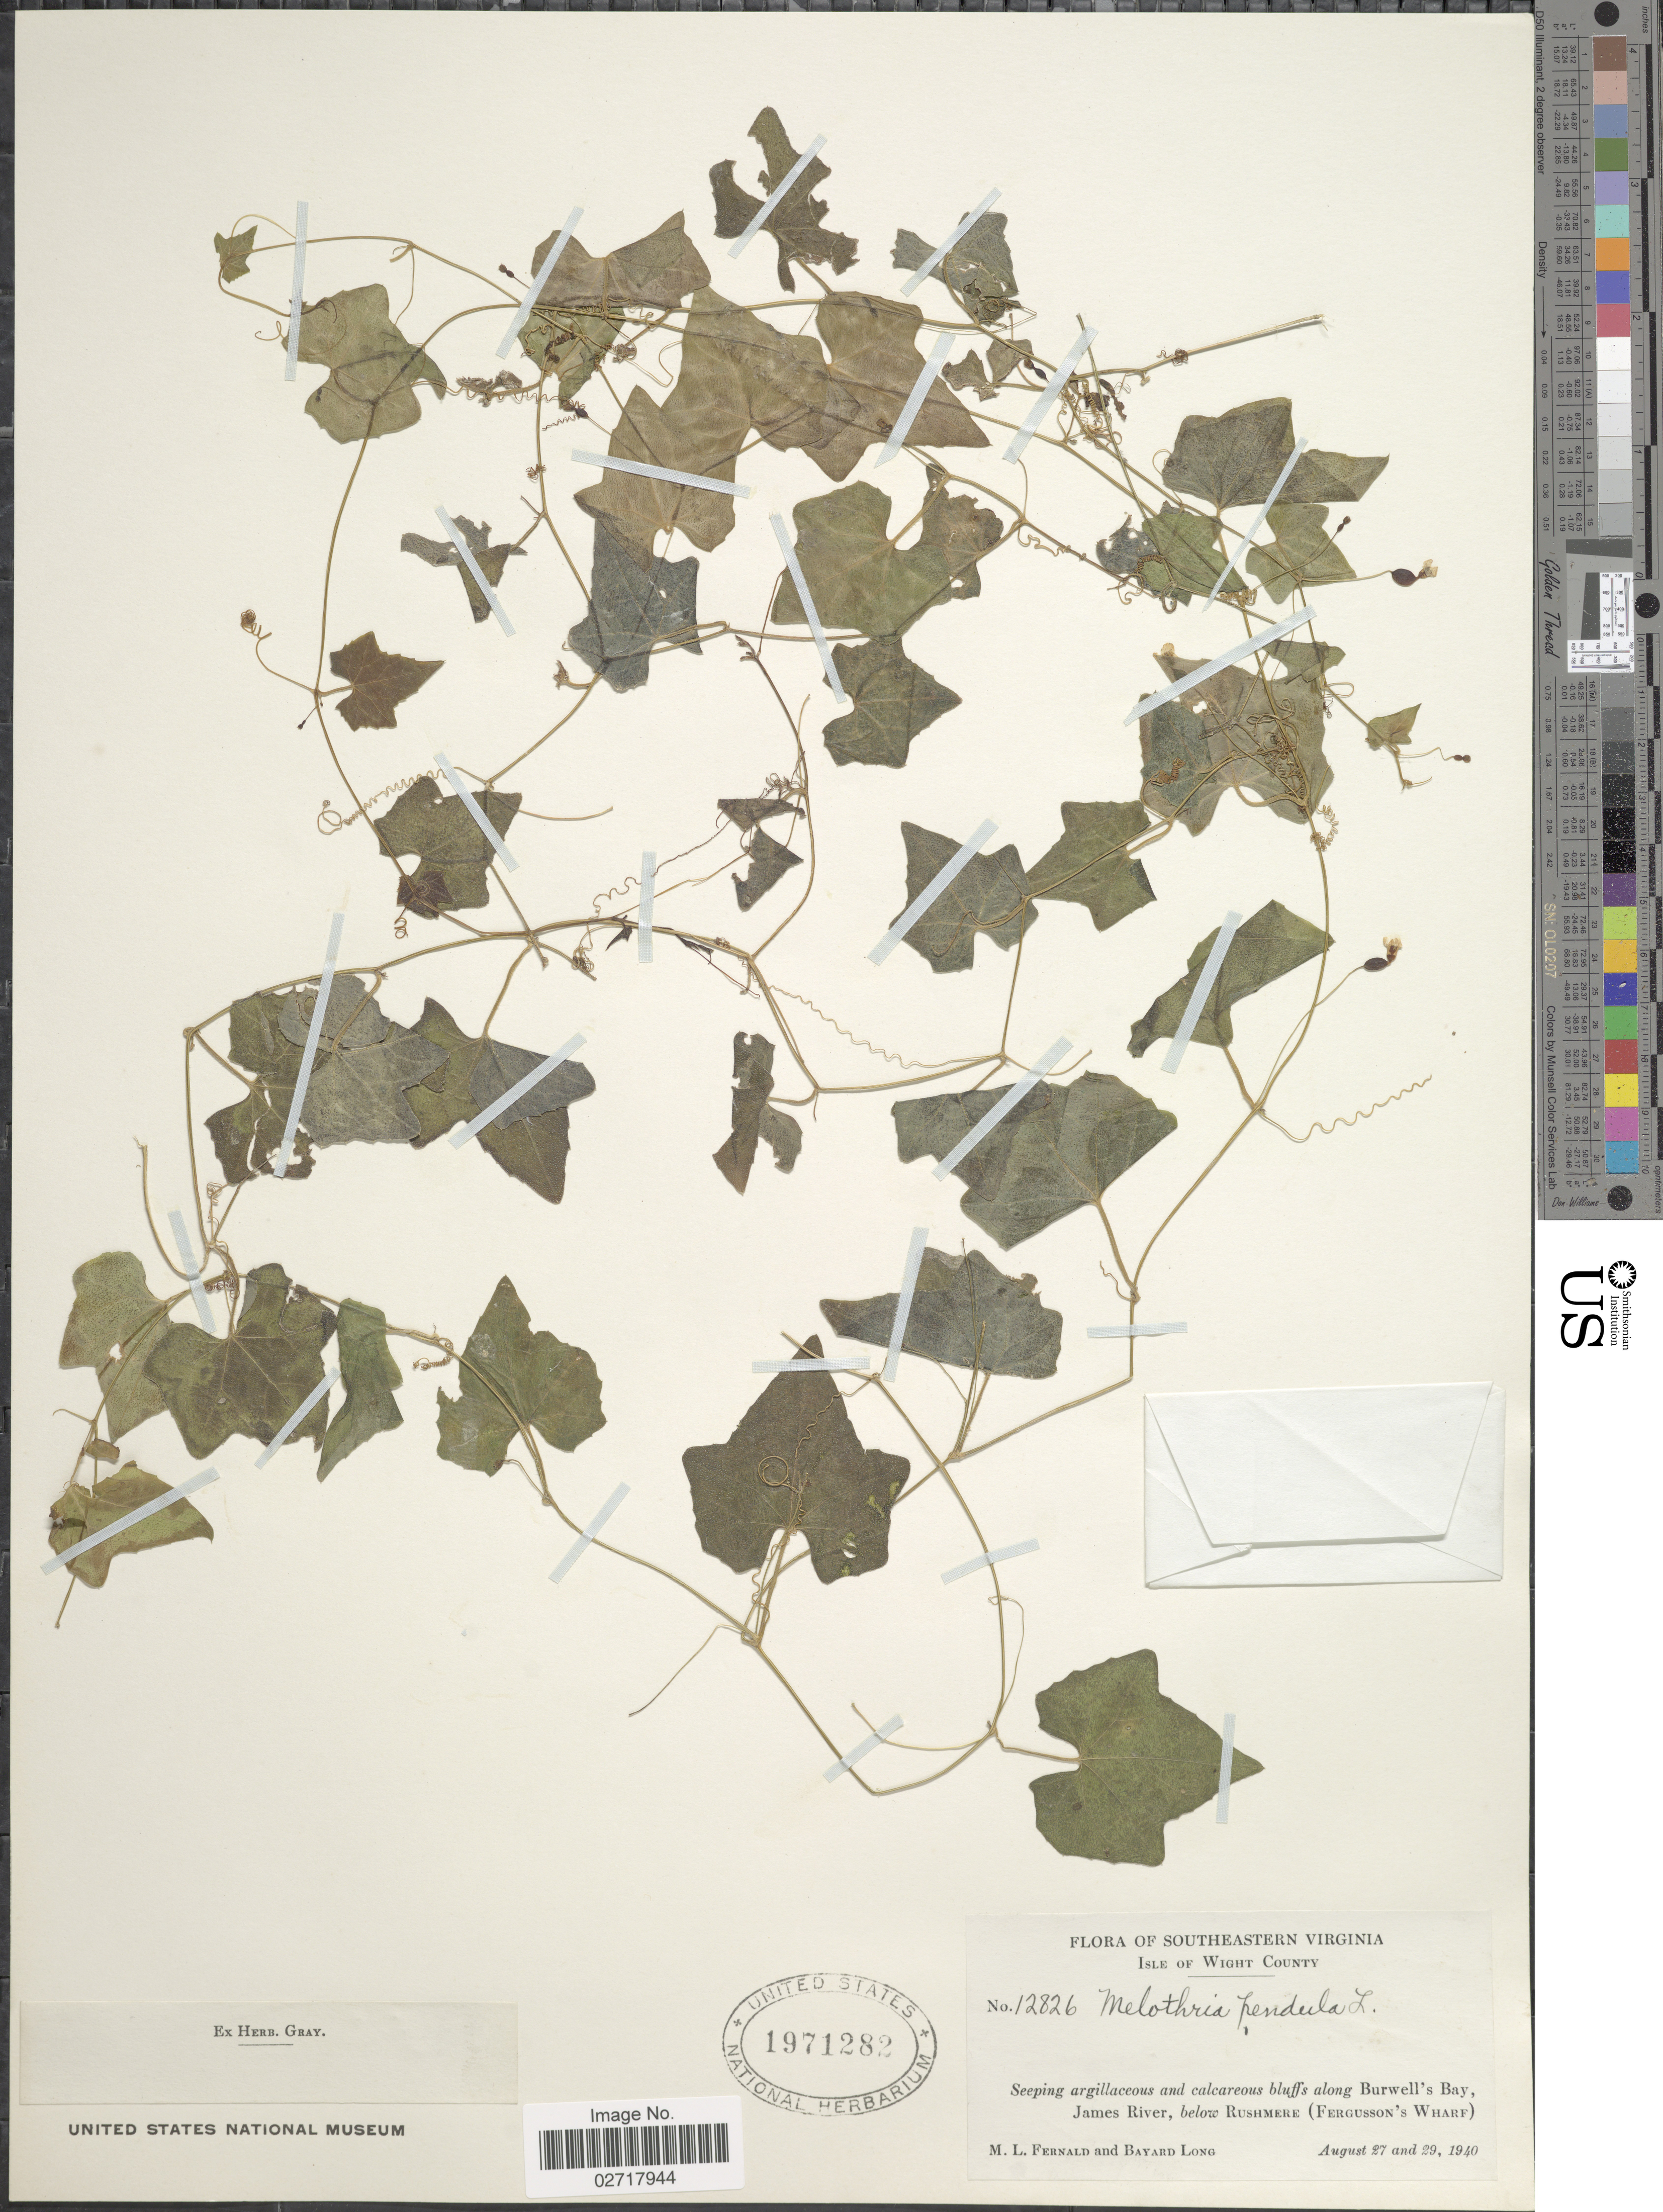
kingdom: Plantae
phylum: Tracheophyta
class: Magnoliopsida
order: Cucurbitales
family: Cucurbitaceae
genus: Melothria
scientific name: Melothria pendula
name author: L.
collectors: M. L. Fernald & B. Long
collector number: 12826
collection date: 1940-08-27/1940-08-29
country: United States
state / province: Virginia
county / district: Isle of Wight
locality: Southeastern Virginia. Isle of Wight County. along Burwell's Bay, James River, below Rushmere (Fergusson's Wharf).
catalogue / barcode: US 1971282